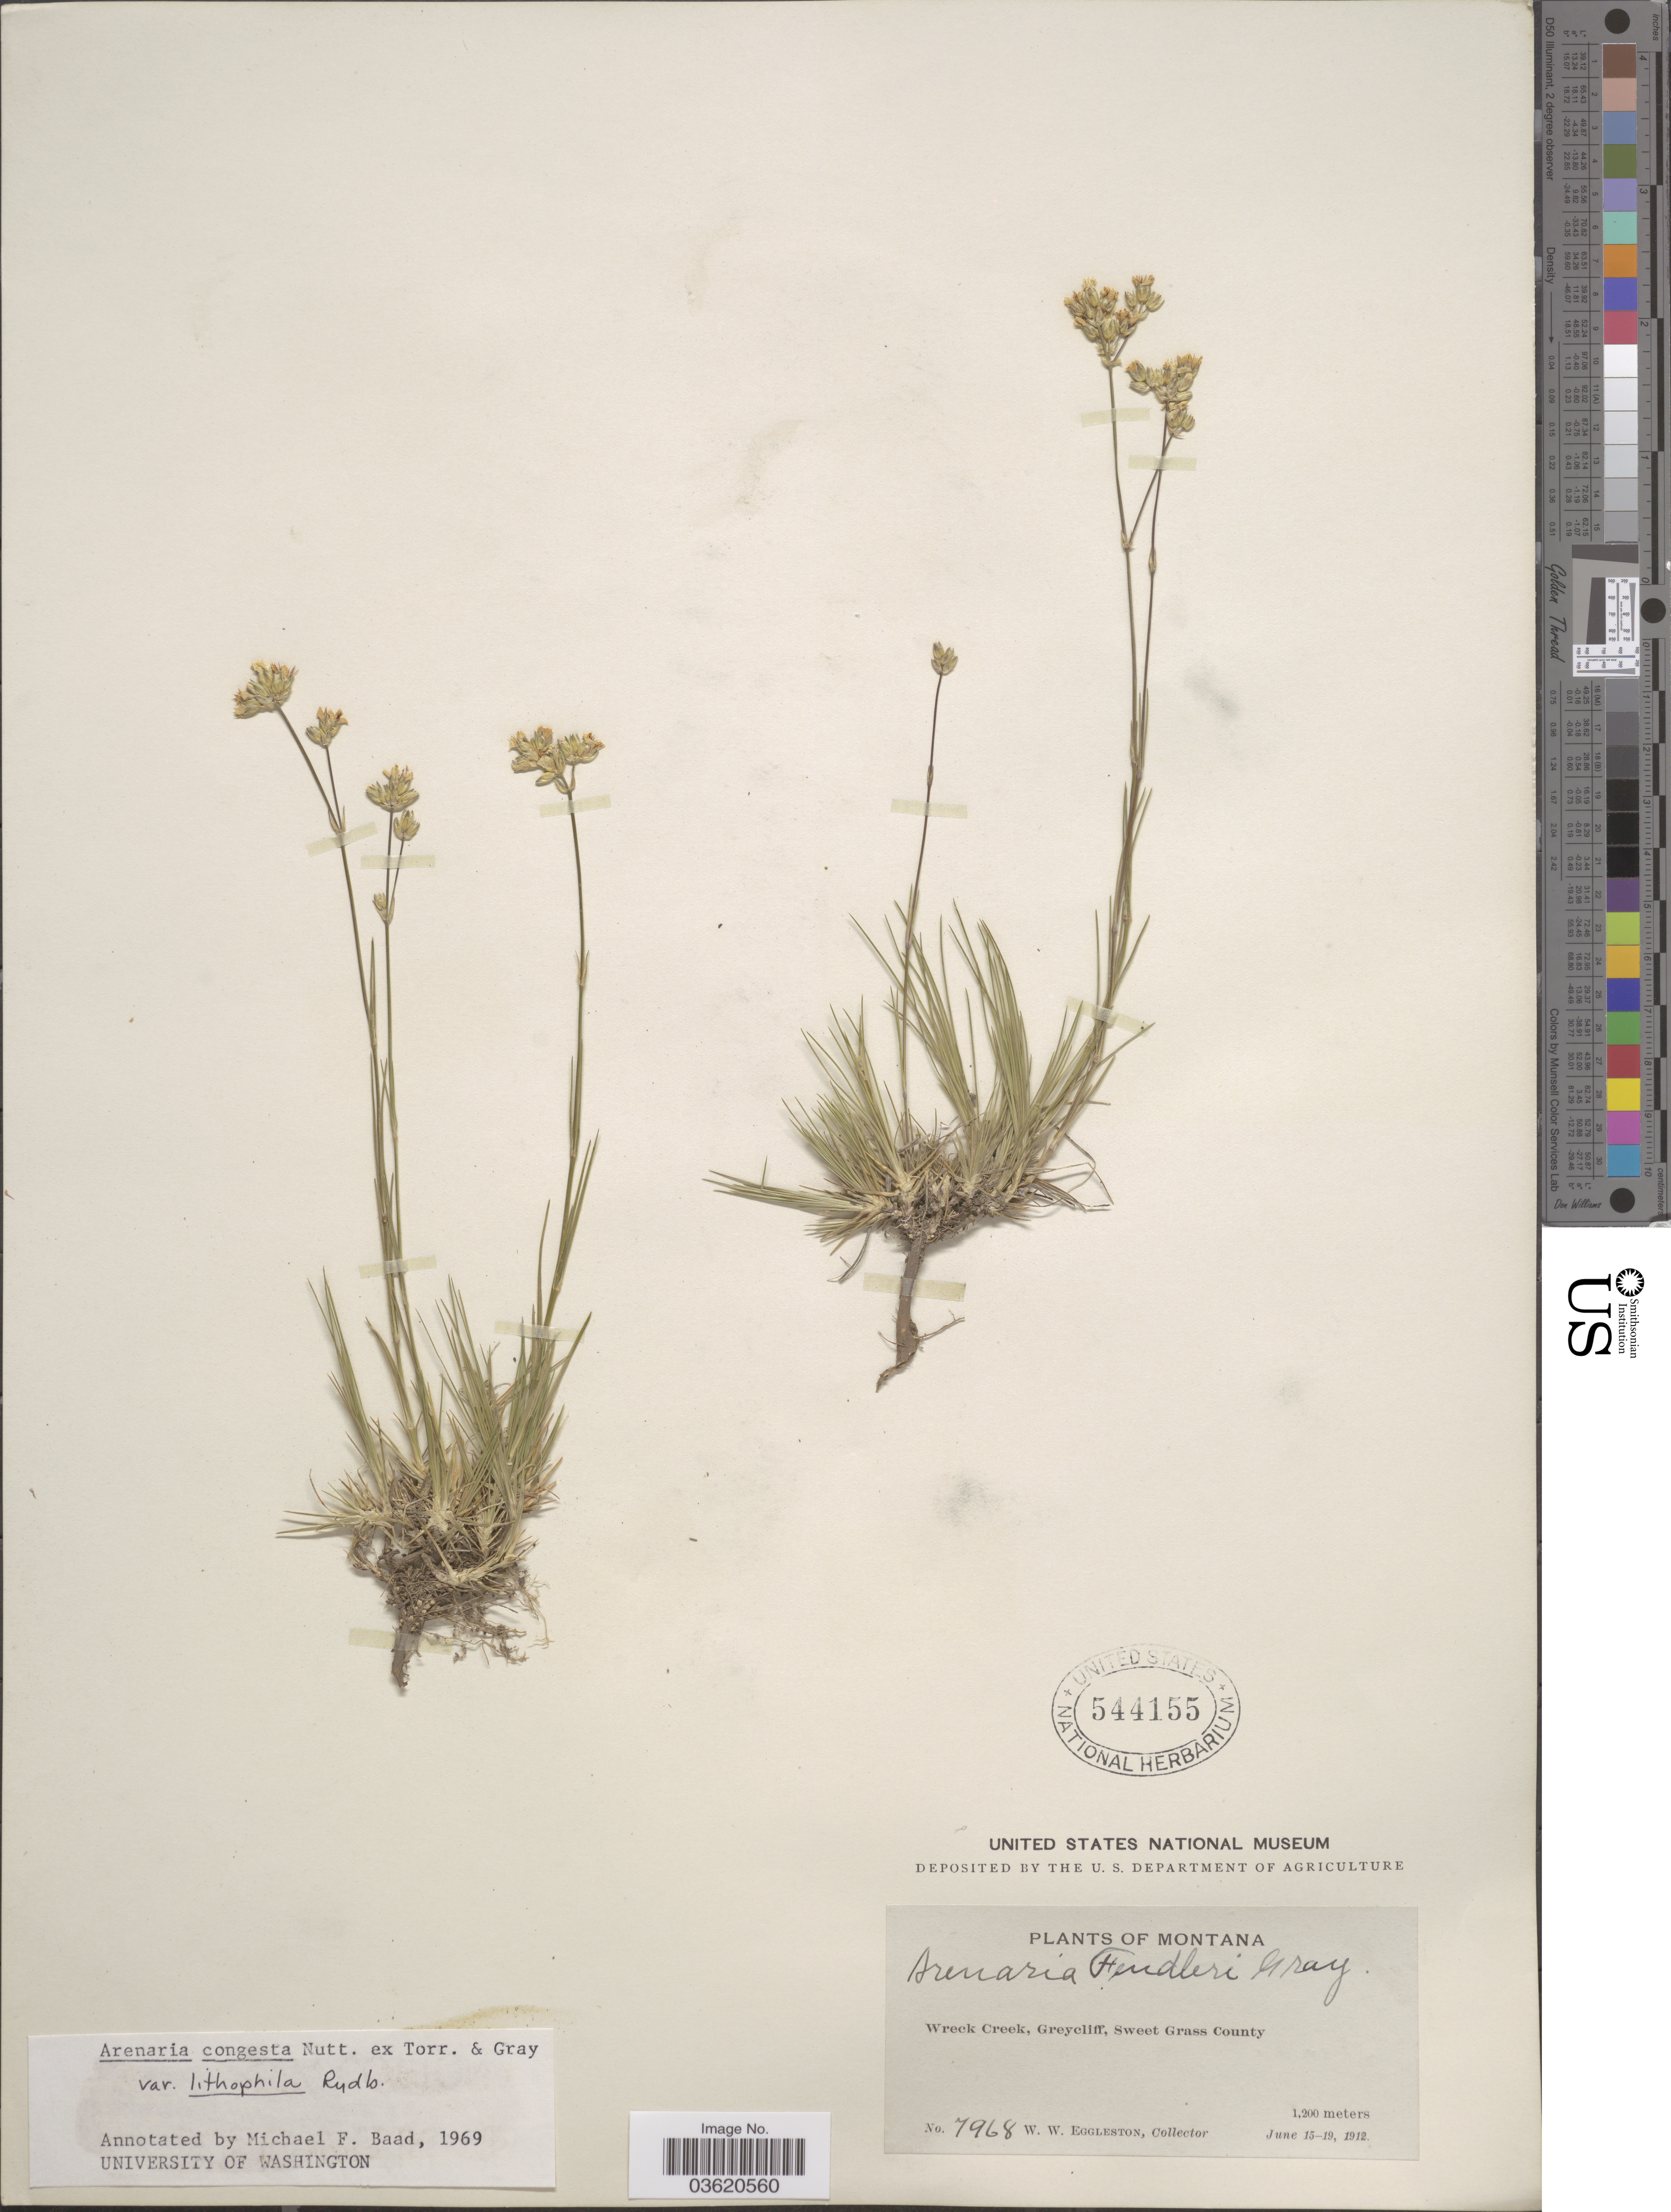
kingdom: Plantae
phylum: Tracheophyta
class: Magnoliopsida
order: Caryophyllales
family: Caryophyllaceae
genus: Eremogone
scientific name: Eremogone congesta var. lithophila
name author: (Rydb.) Dorn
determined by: Strong, Mark T., (BOT), Smithsonian Institution - National Museum of Natural History (UNITED STATES)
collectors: W. W. Eggleston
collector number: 7968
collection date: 1912-06-15/1912-06-19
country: United States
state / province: Montana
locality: Wreck Creek, Greycliff, Sweet Grass County.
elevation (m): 1200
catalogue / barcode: US 544155